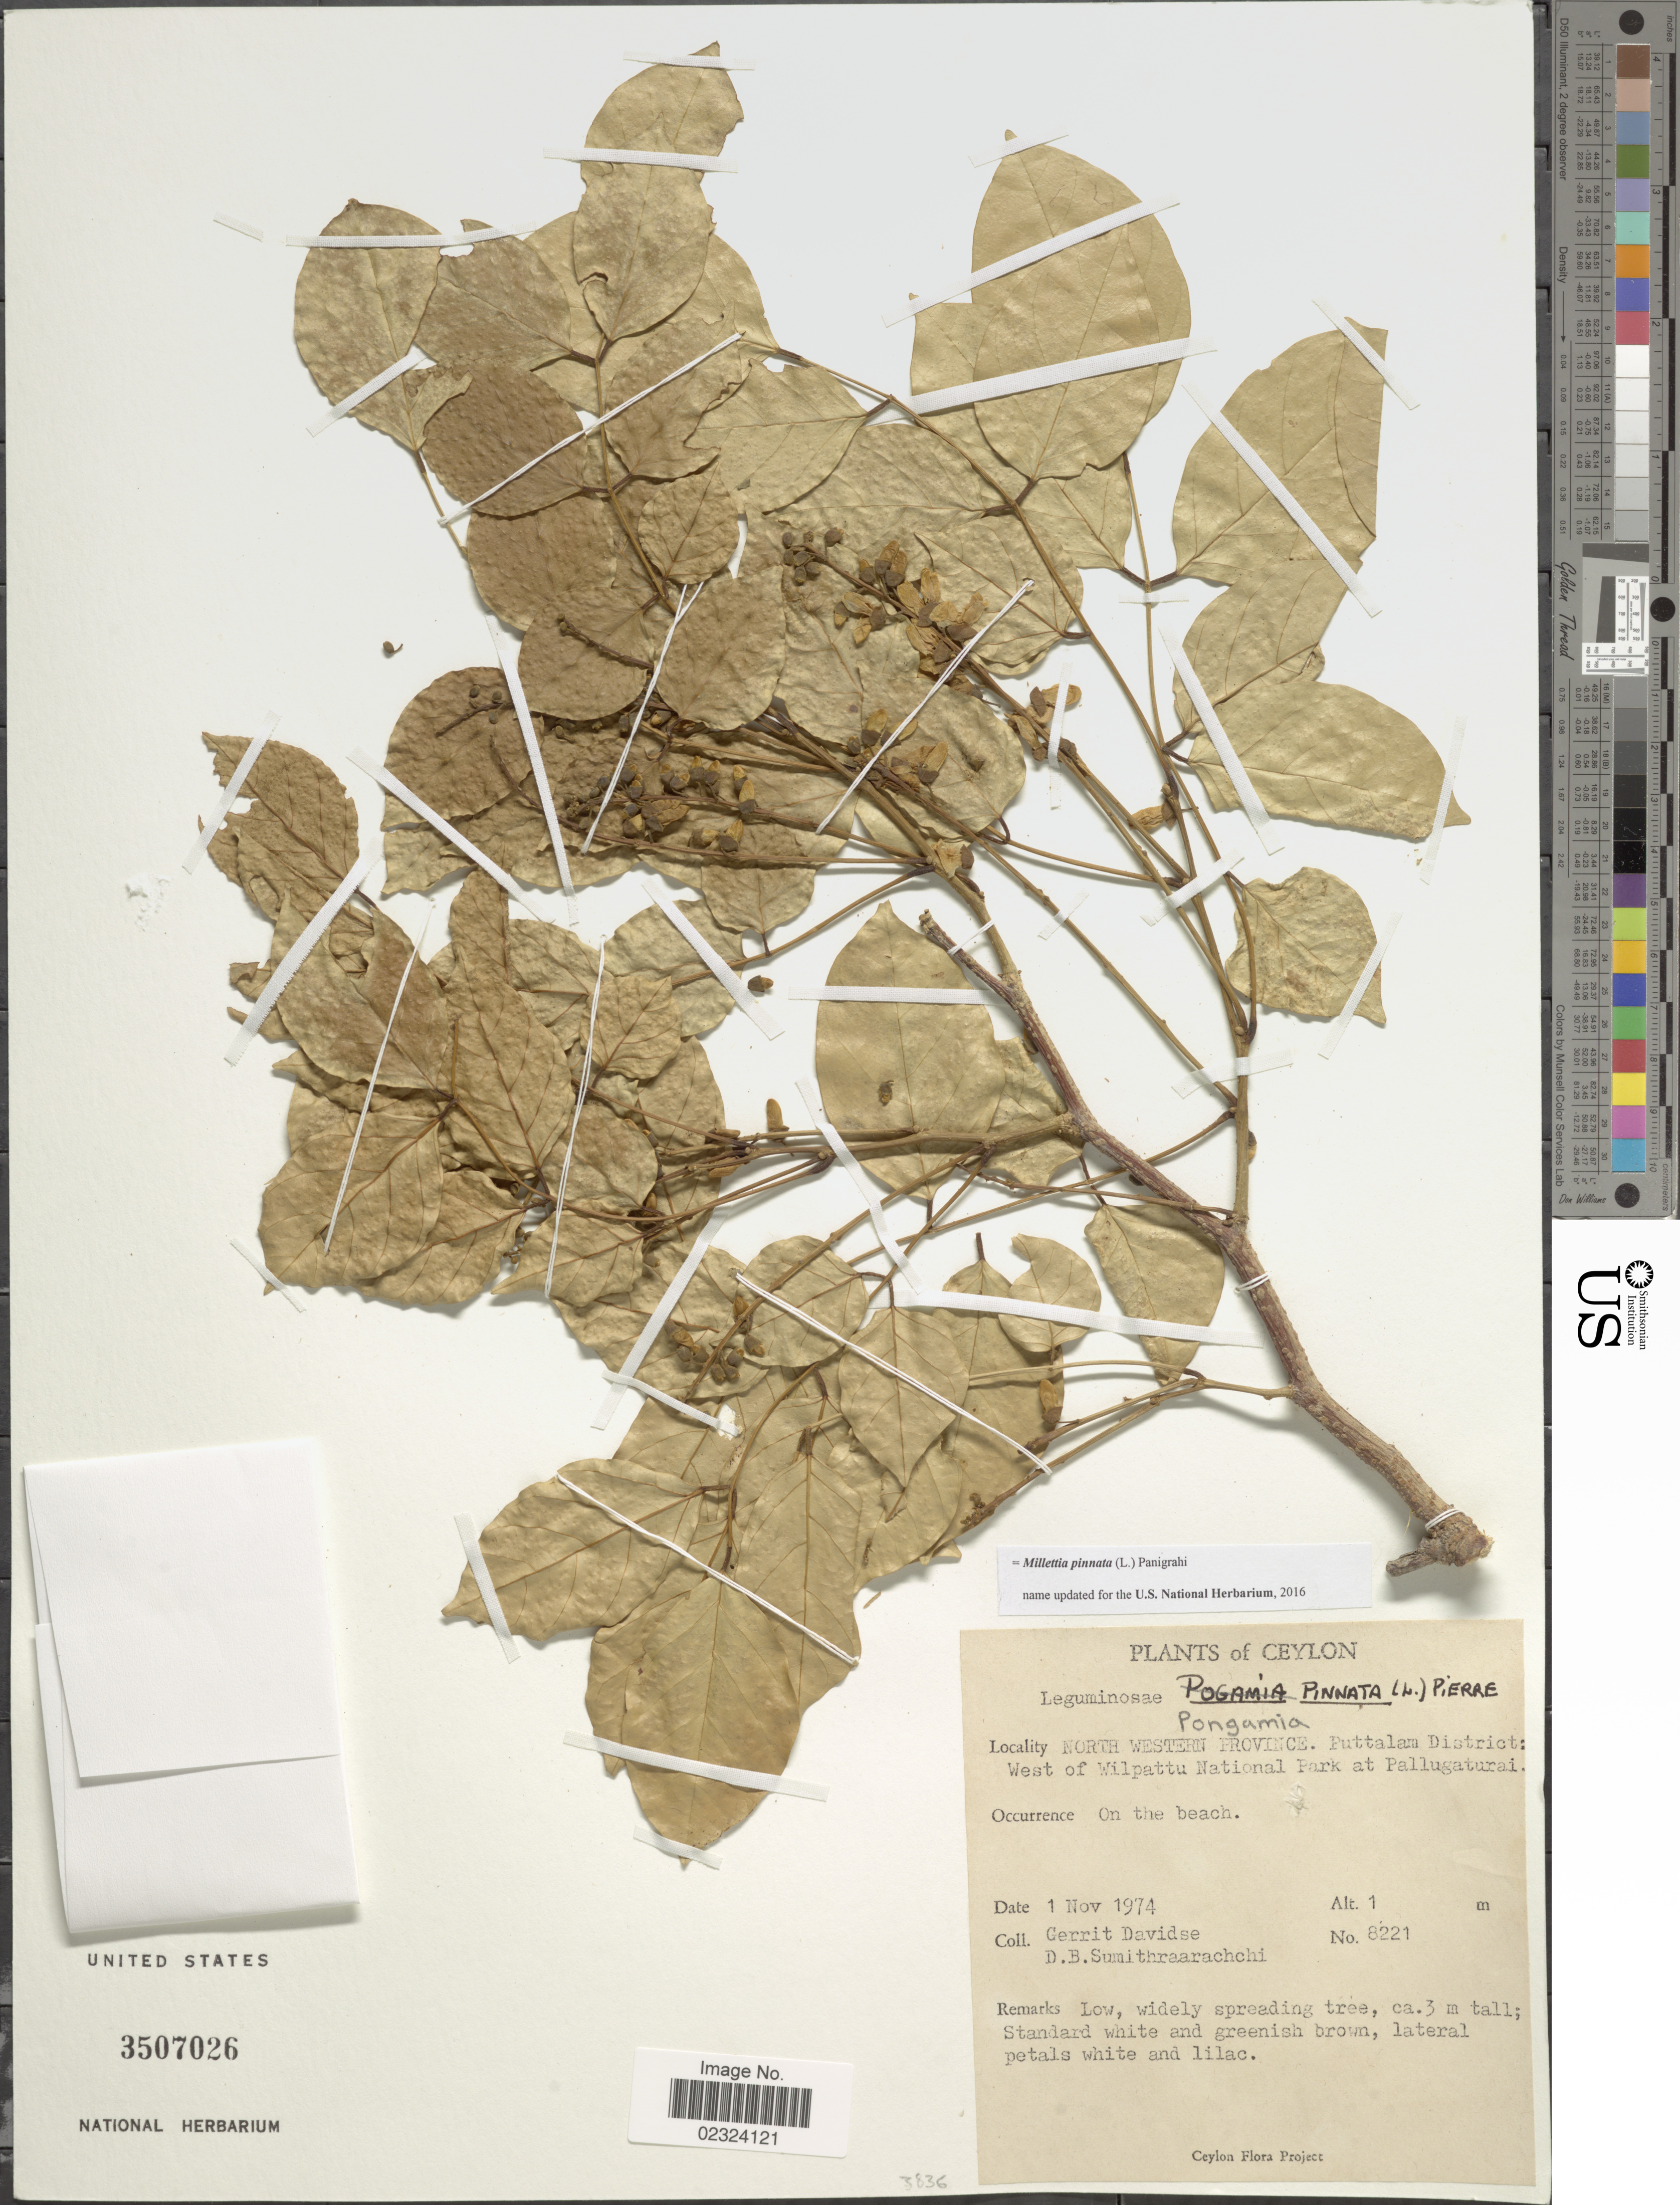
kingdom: Plantae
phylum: Tracheophyta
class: Magnoliopsida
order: Fabales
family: Fabaceae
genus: Millettia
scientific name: Millettia pinnata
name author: (L.) Panigrahi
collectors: G. Davidse & D. B. Sumithraarachchi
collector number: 8221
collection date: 1974-11-01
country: Sri Lanka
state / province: North Western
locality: Ceylon. Puttalam District: West of Wilpattu National park at Pallugaturai.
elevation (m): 1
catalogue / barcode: US 3507026